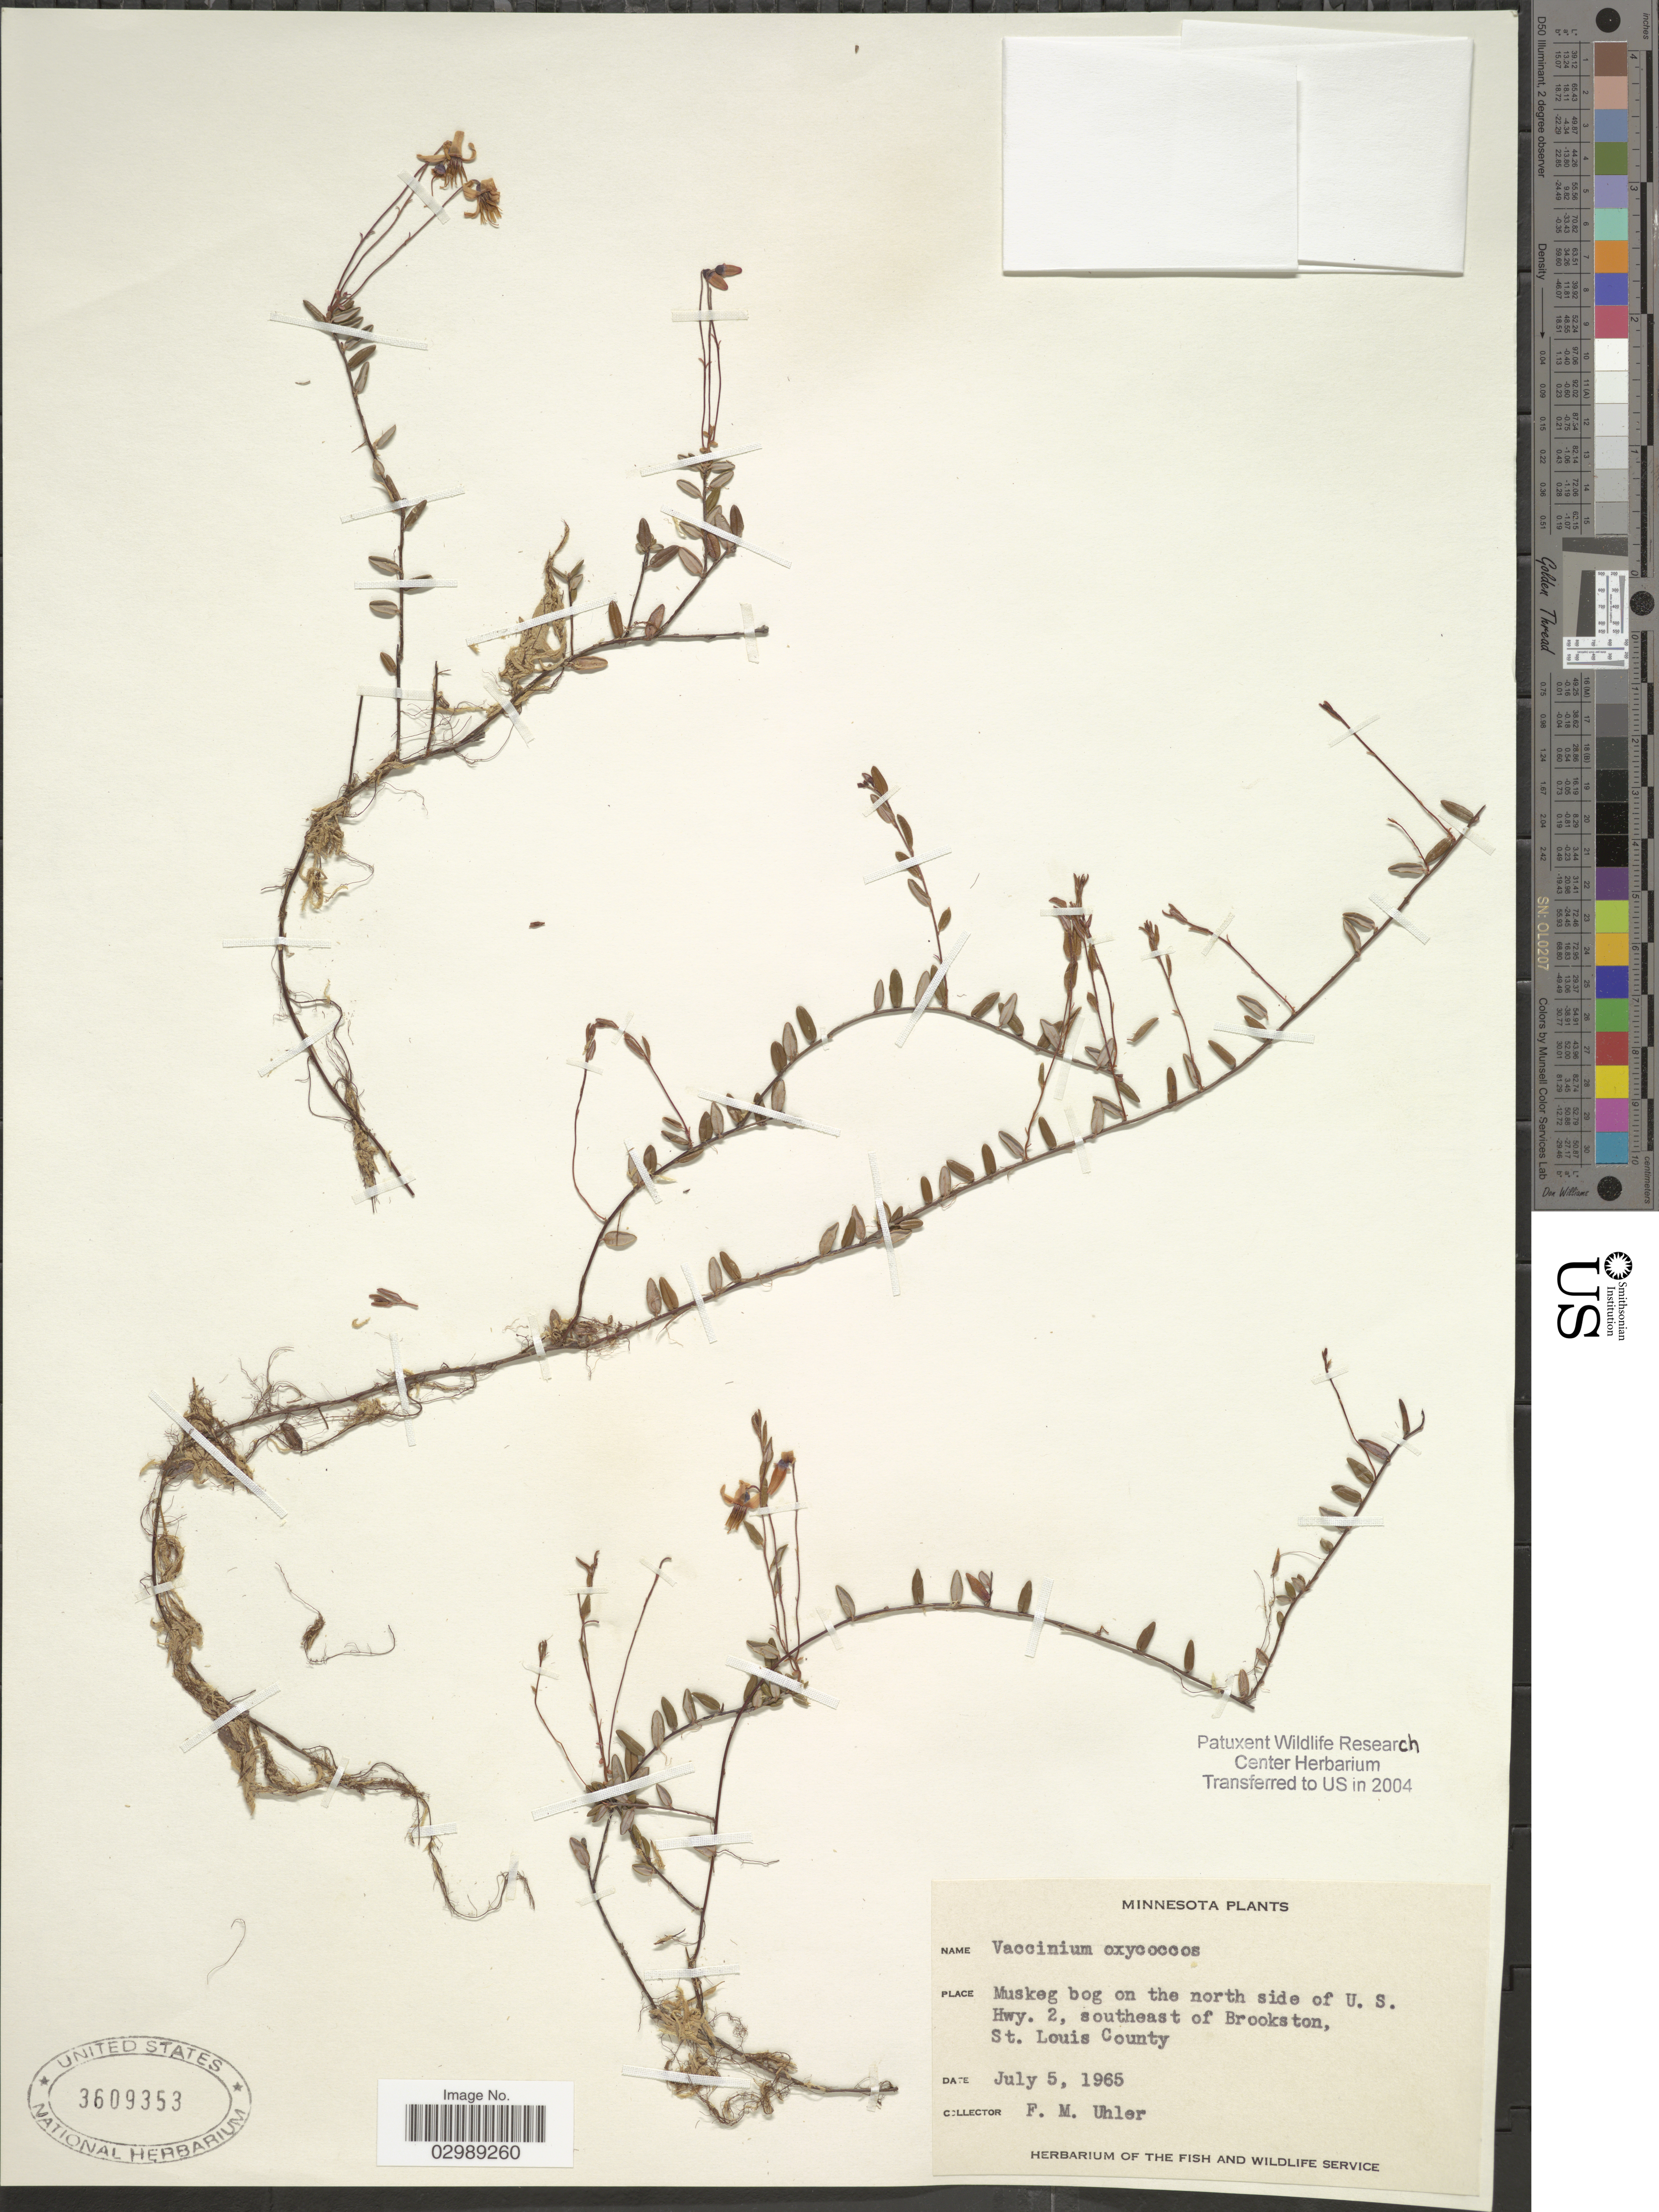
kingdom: Plantae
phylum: Tracheophyta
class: Magnoliopsida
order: Ericales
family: Ericaceae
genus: Vaccinium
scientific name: Vaccinium oxycoccos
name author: L.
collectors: F. M. Uhler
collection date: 1965-07-05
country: United States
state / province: Minnesota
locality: Muskeg bog on the north side of U.S. Hwy. 2, southeast of Brookston, St. Louis County.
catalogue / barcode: US 3609353